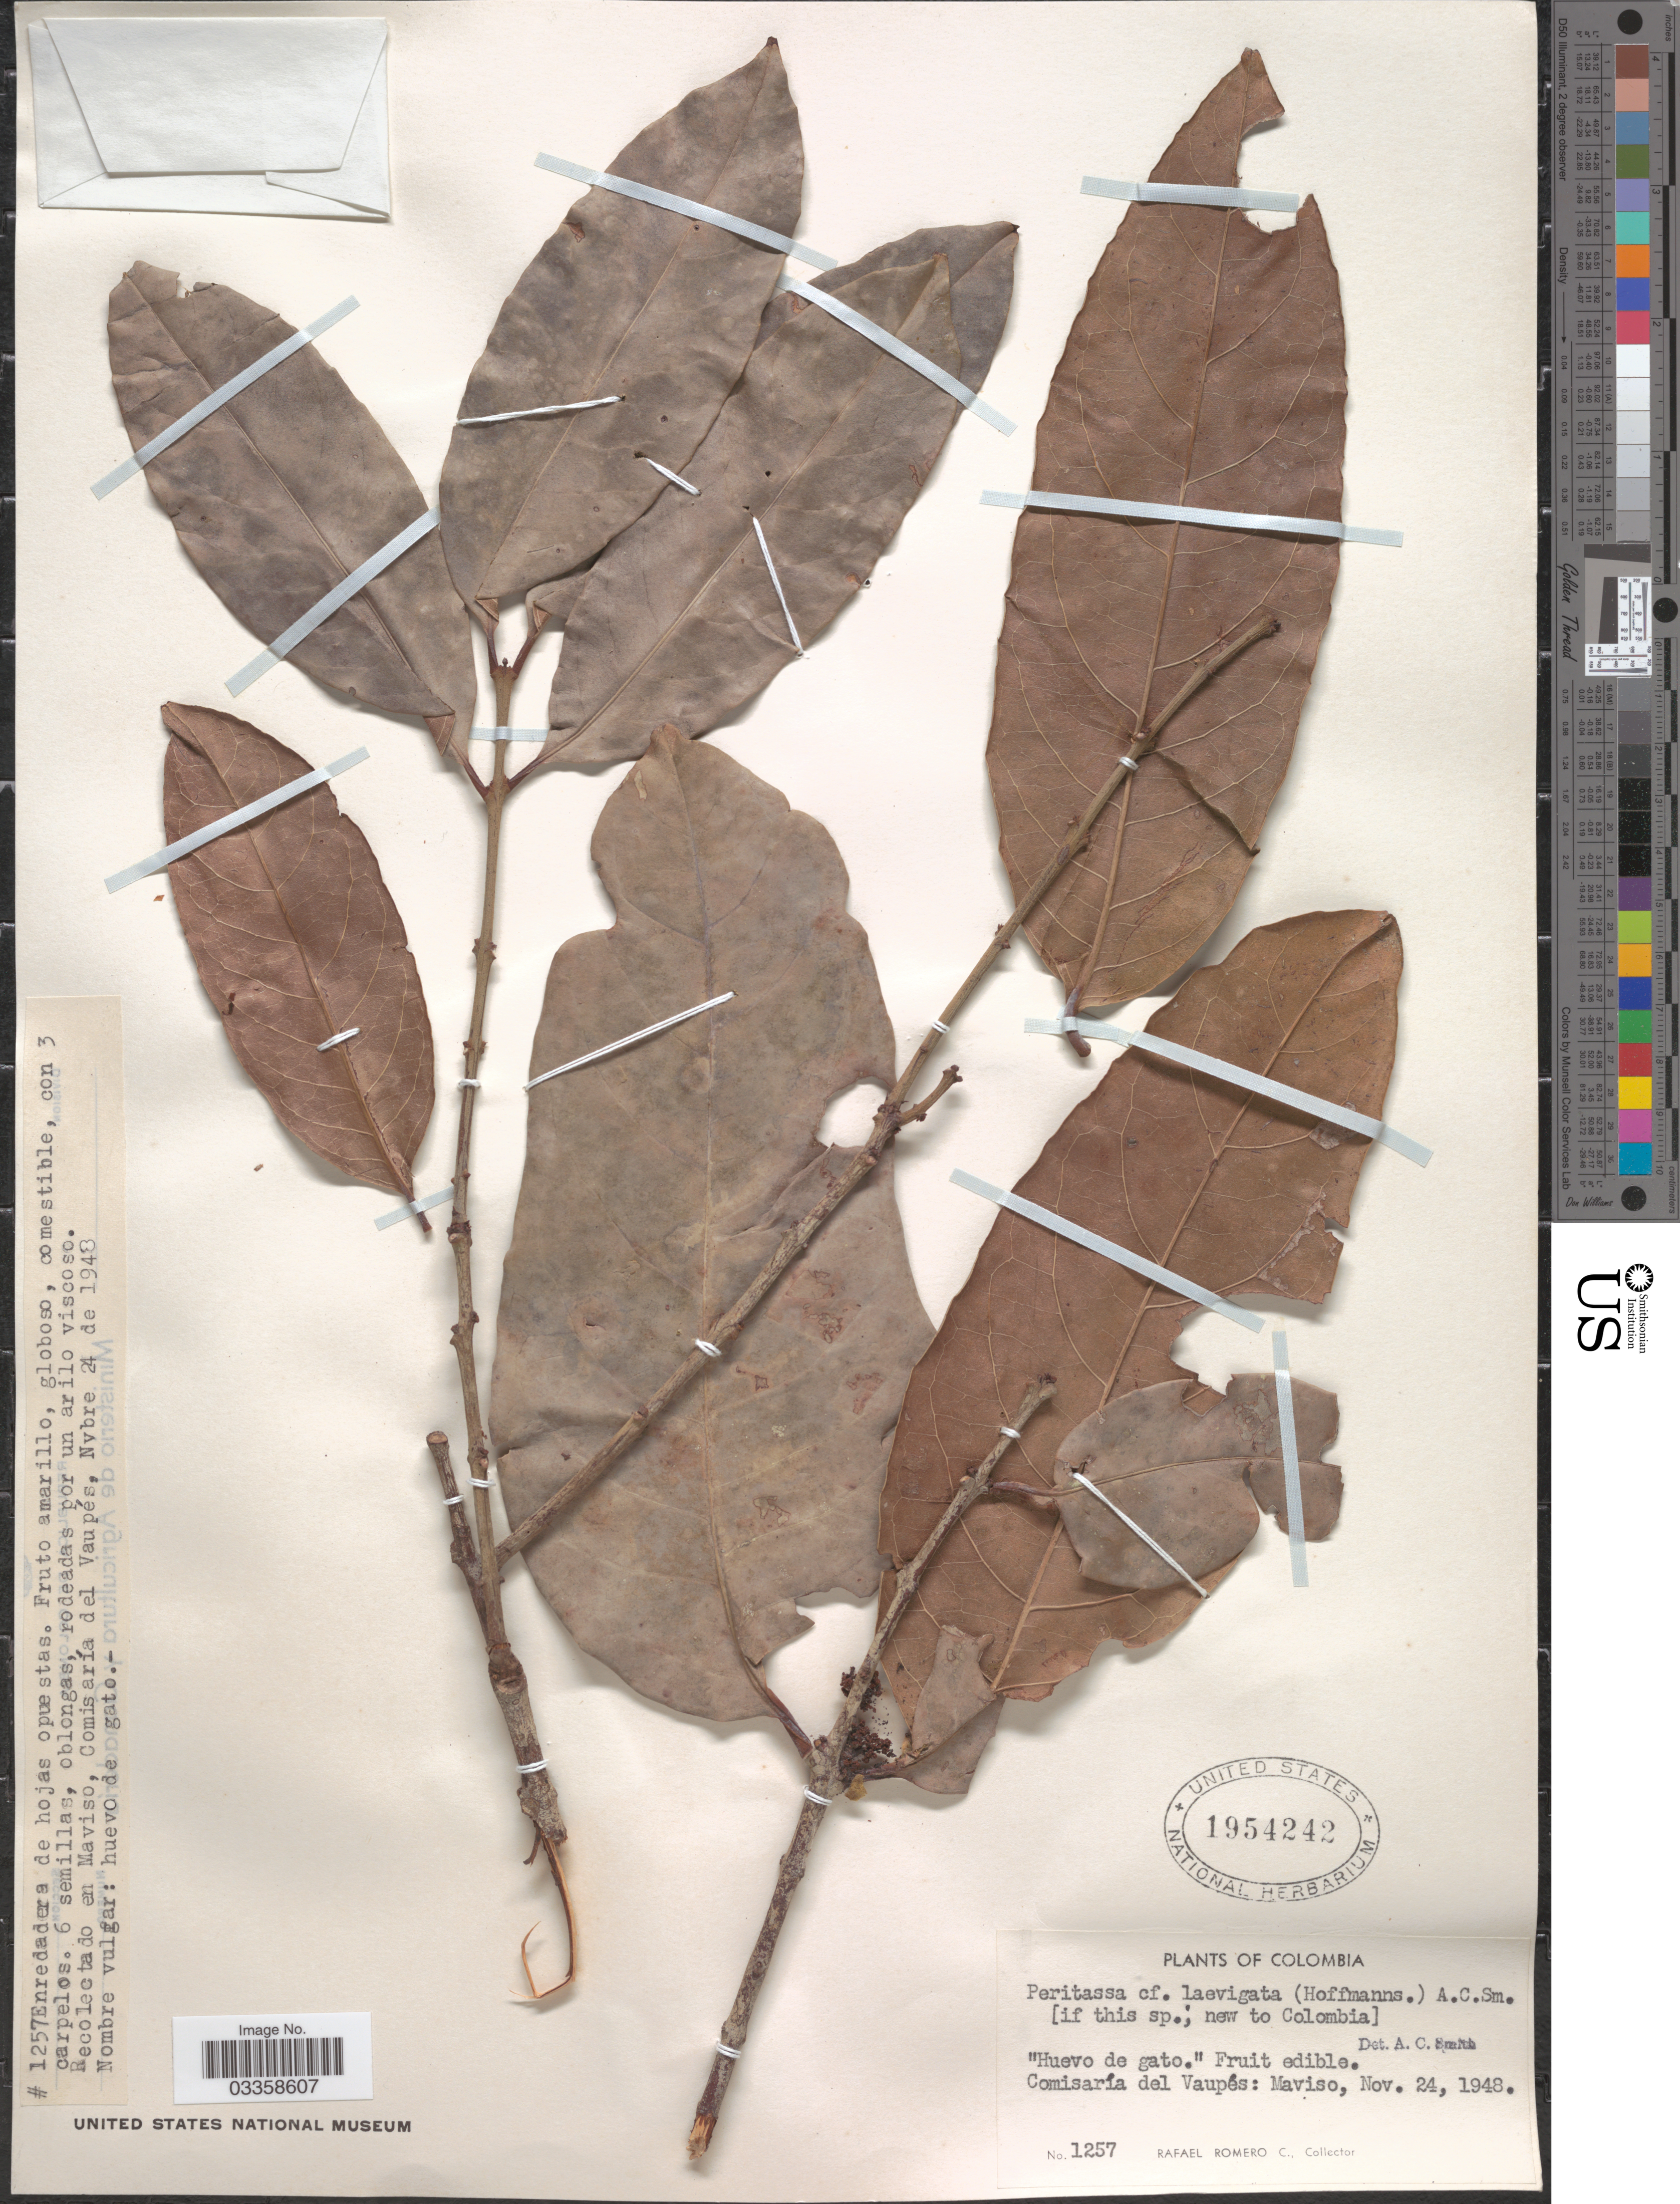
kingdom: Plantae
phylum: Tracheophyta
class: Magnoliopsida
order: Celastrales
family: Celastraceae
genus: Peritassa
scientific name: Peritassa laevigata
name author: (Hoffmanns. ex Link) A.C. Sm.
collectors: R. Romero Castañeda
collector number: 1257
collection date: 1948-11-24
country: Colombia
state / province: Vaupés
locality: Comisaría del Vaupés: Maviso.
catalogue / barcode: US 1954242